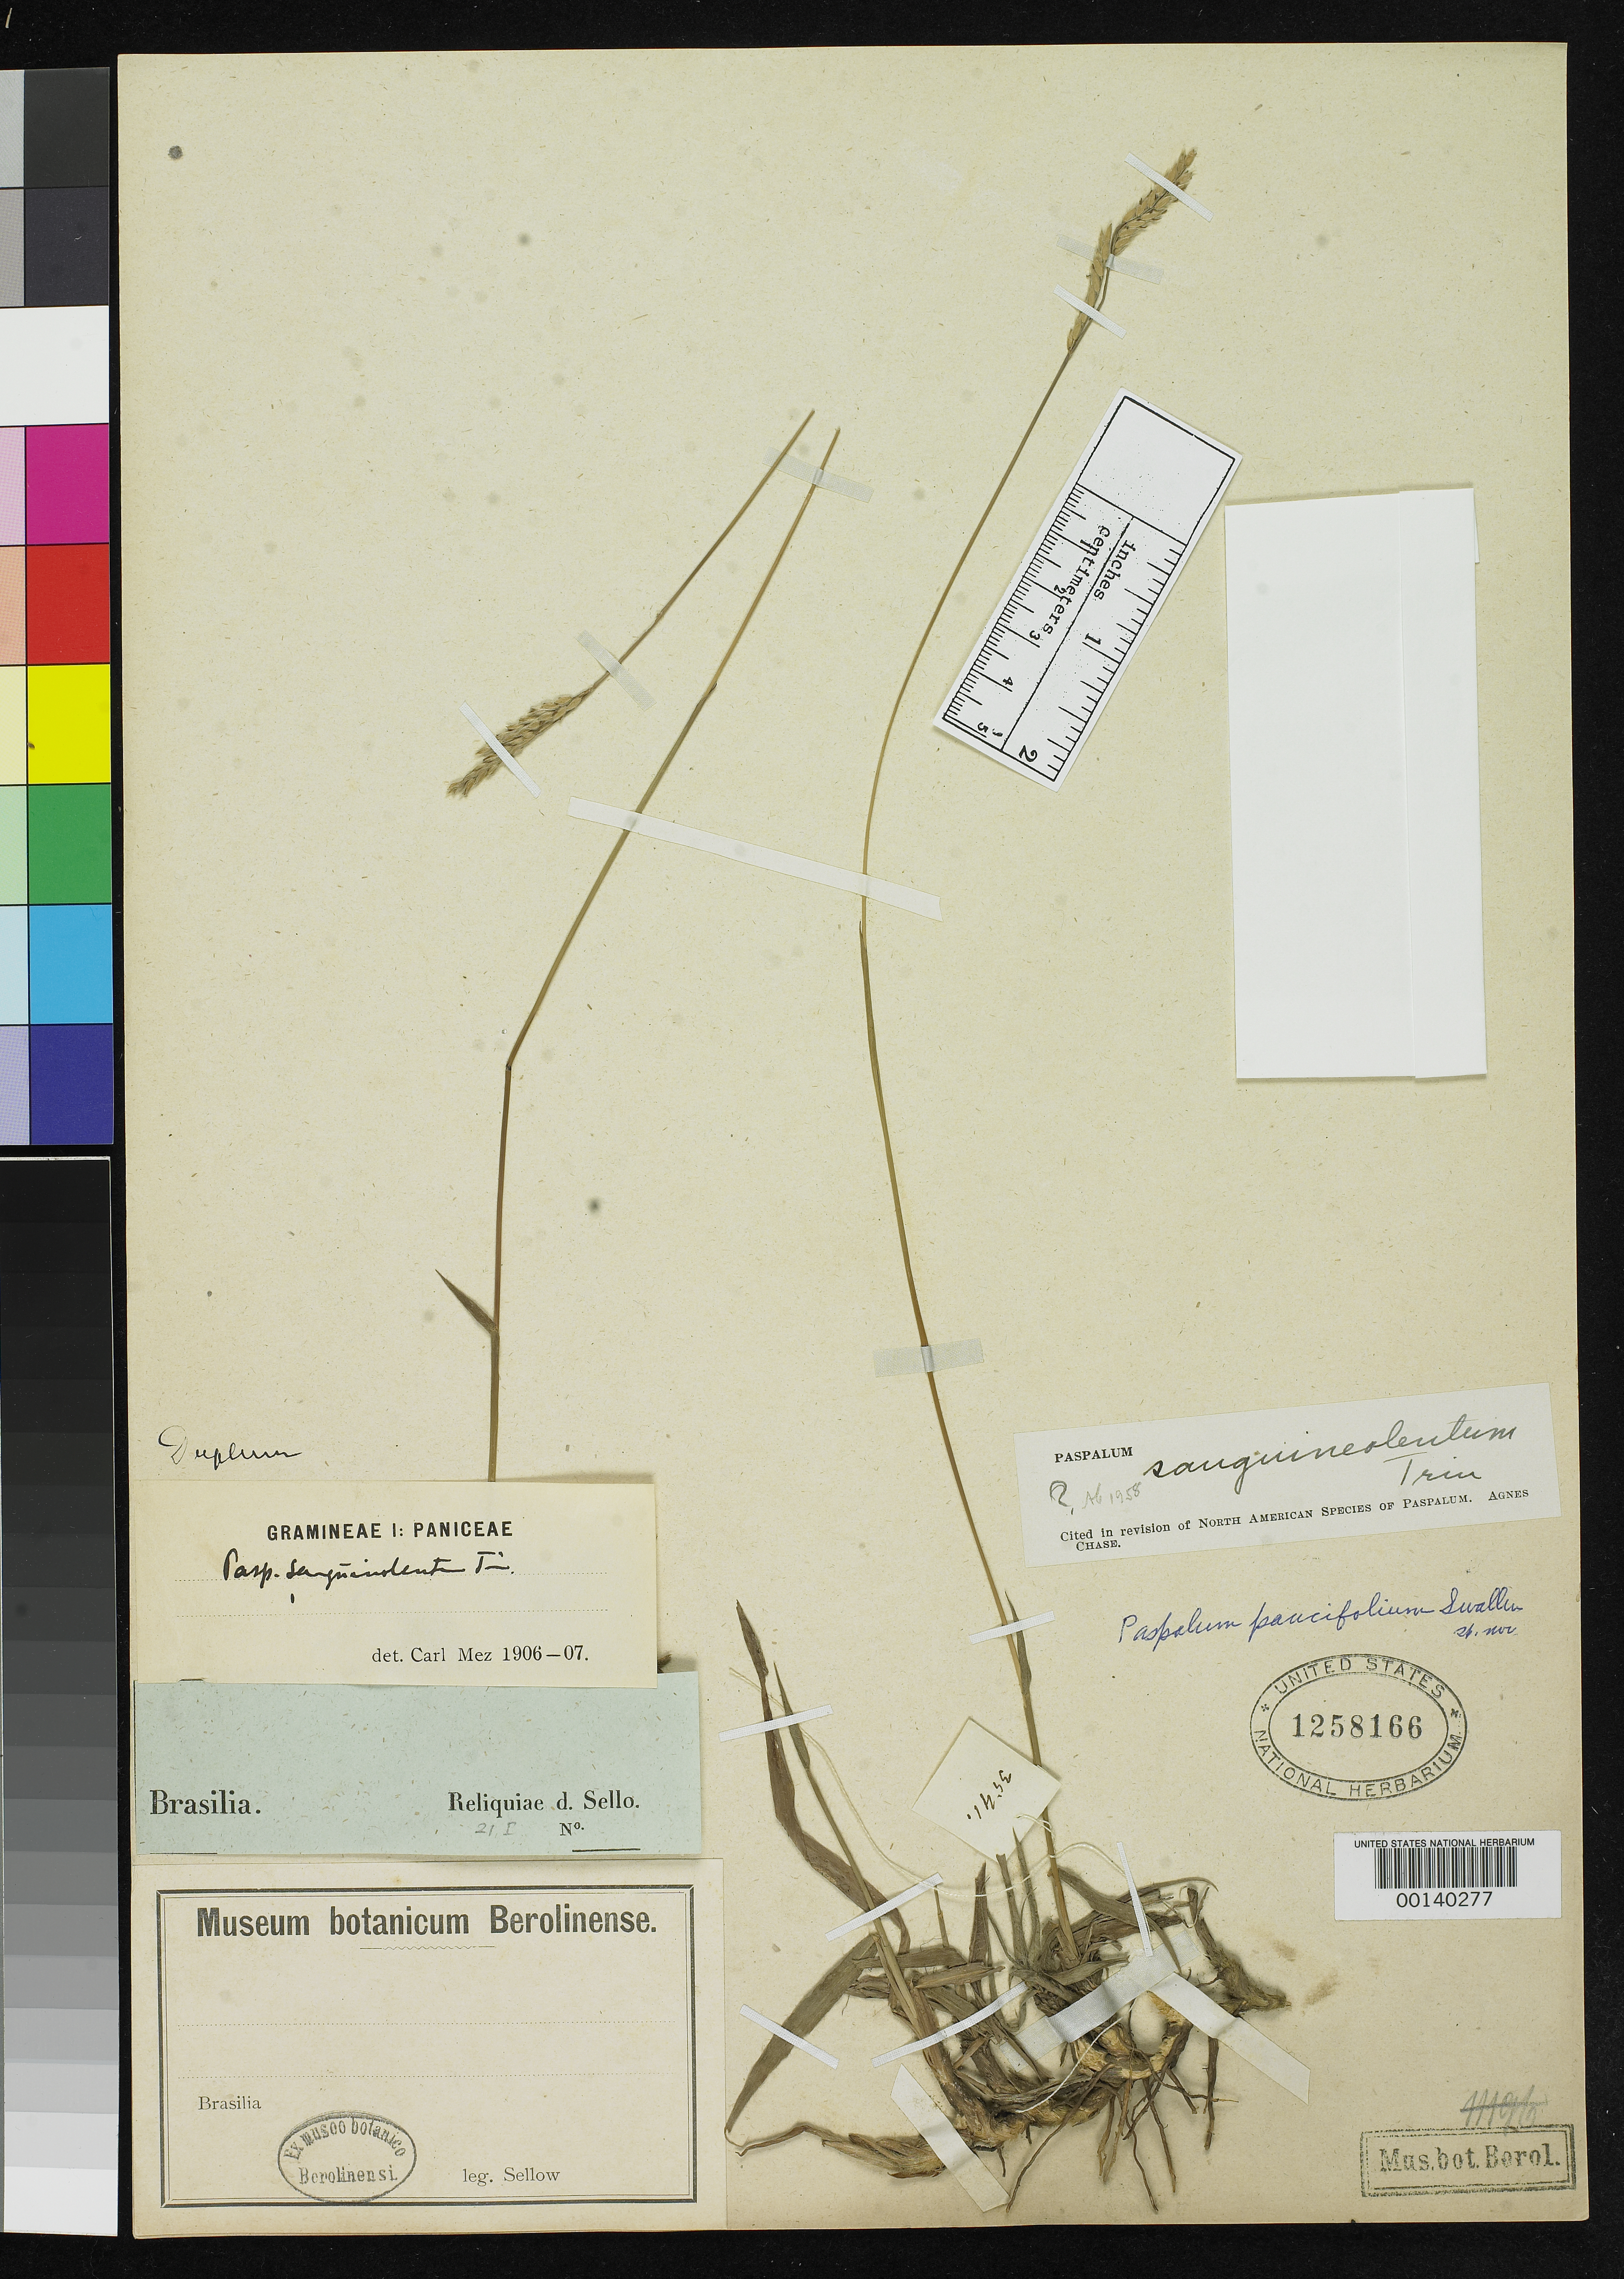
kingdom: Plantae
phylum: Tracheophyta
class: Liliopsida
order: Poales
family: Poaceae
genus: Paspalum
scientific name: Paspalum paucifolium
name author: Swallen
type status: Holotype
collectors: F. Sellow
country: Brazil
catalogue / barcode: US 1258166